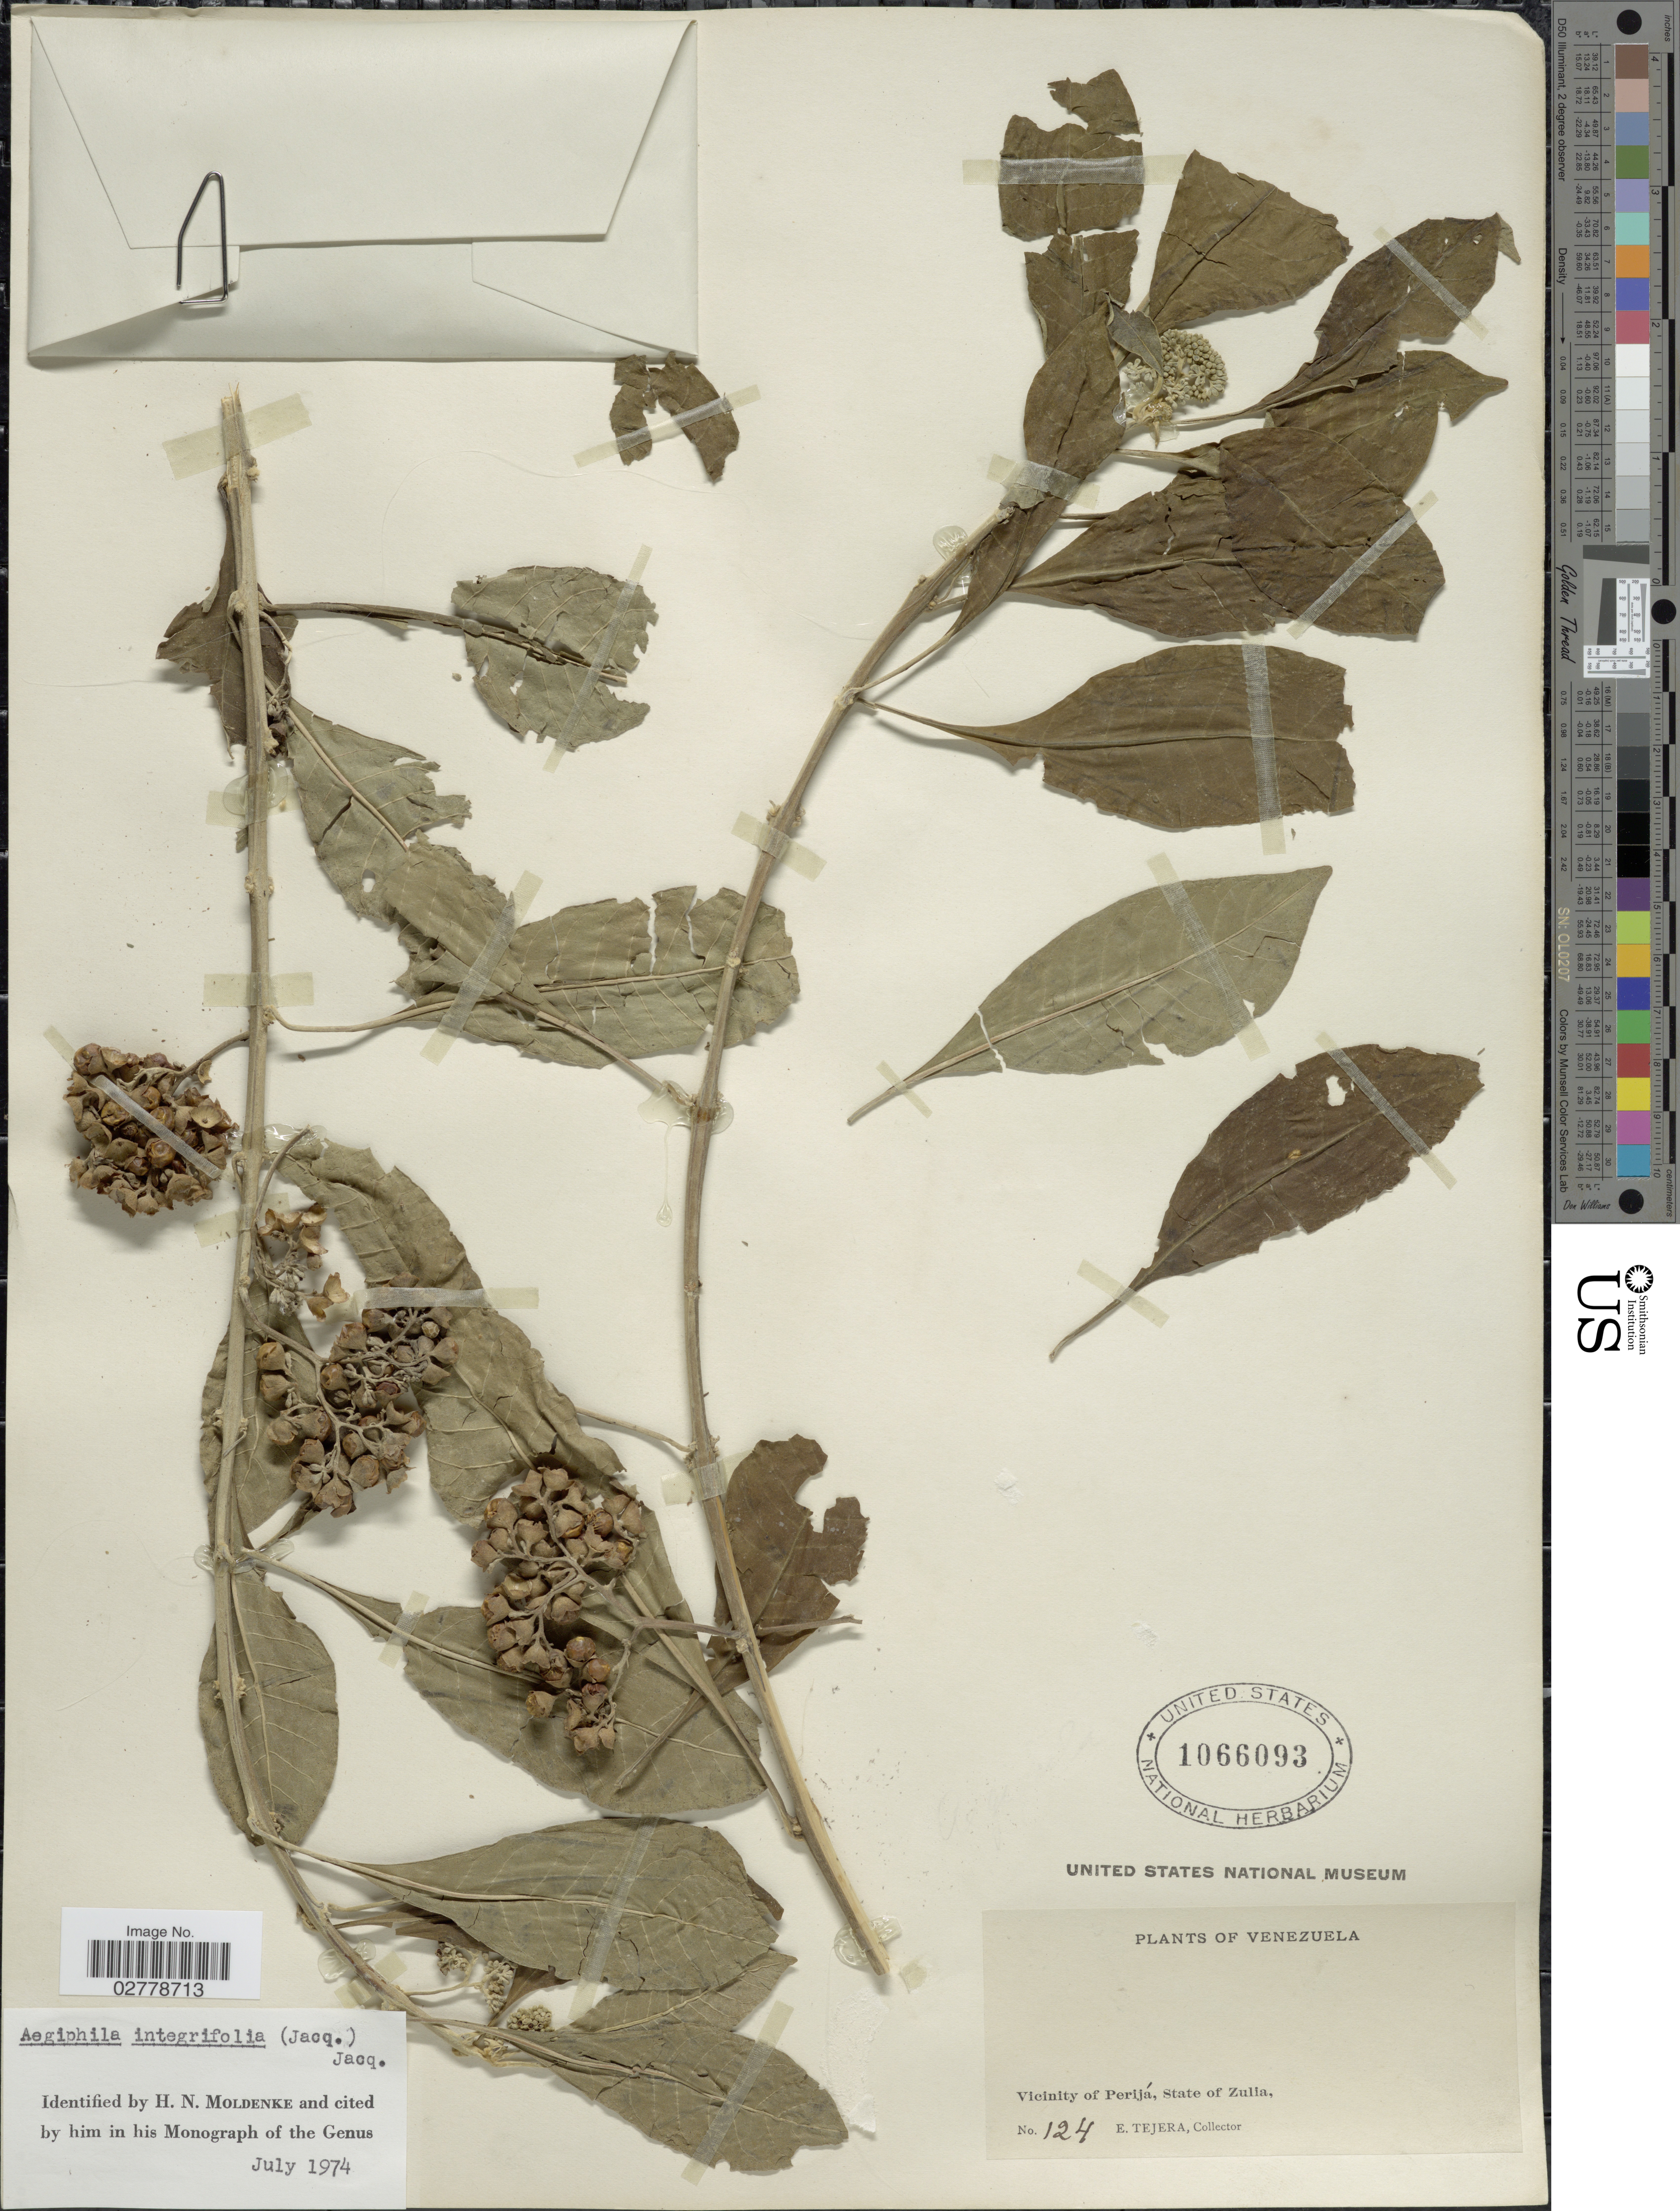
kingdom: Plantae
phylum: Tracheophyta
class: Magnoliopsida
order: Lamiales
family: Lamiaceae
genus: Aegiphila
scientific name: Aegiphila integrifolia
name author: (Jacq.) B.D. Jacks.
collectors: E. Tejera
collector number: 124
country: Venezuela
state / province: Zulia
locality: Vicinity of Perijá.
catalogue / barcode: US 1066093